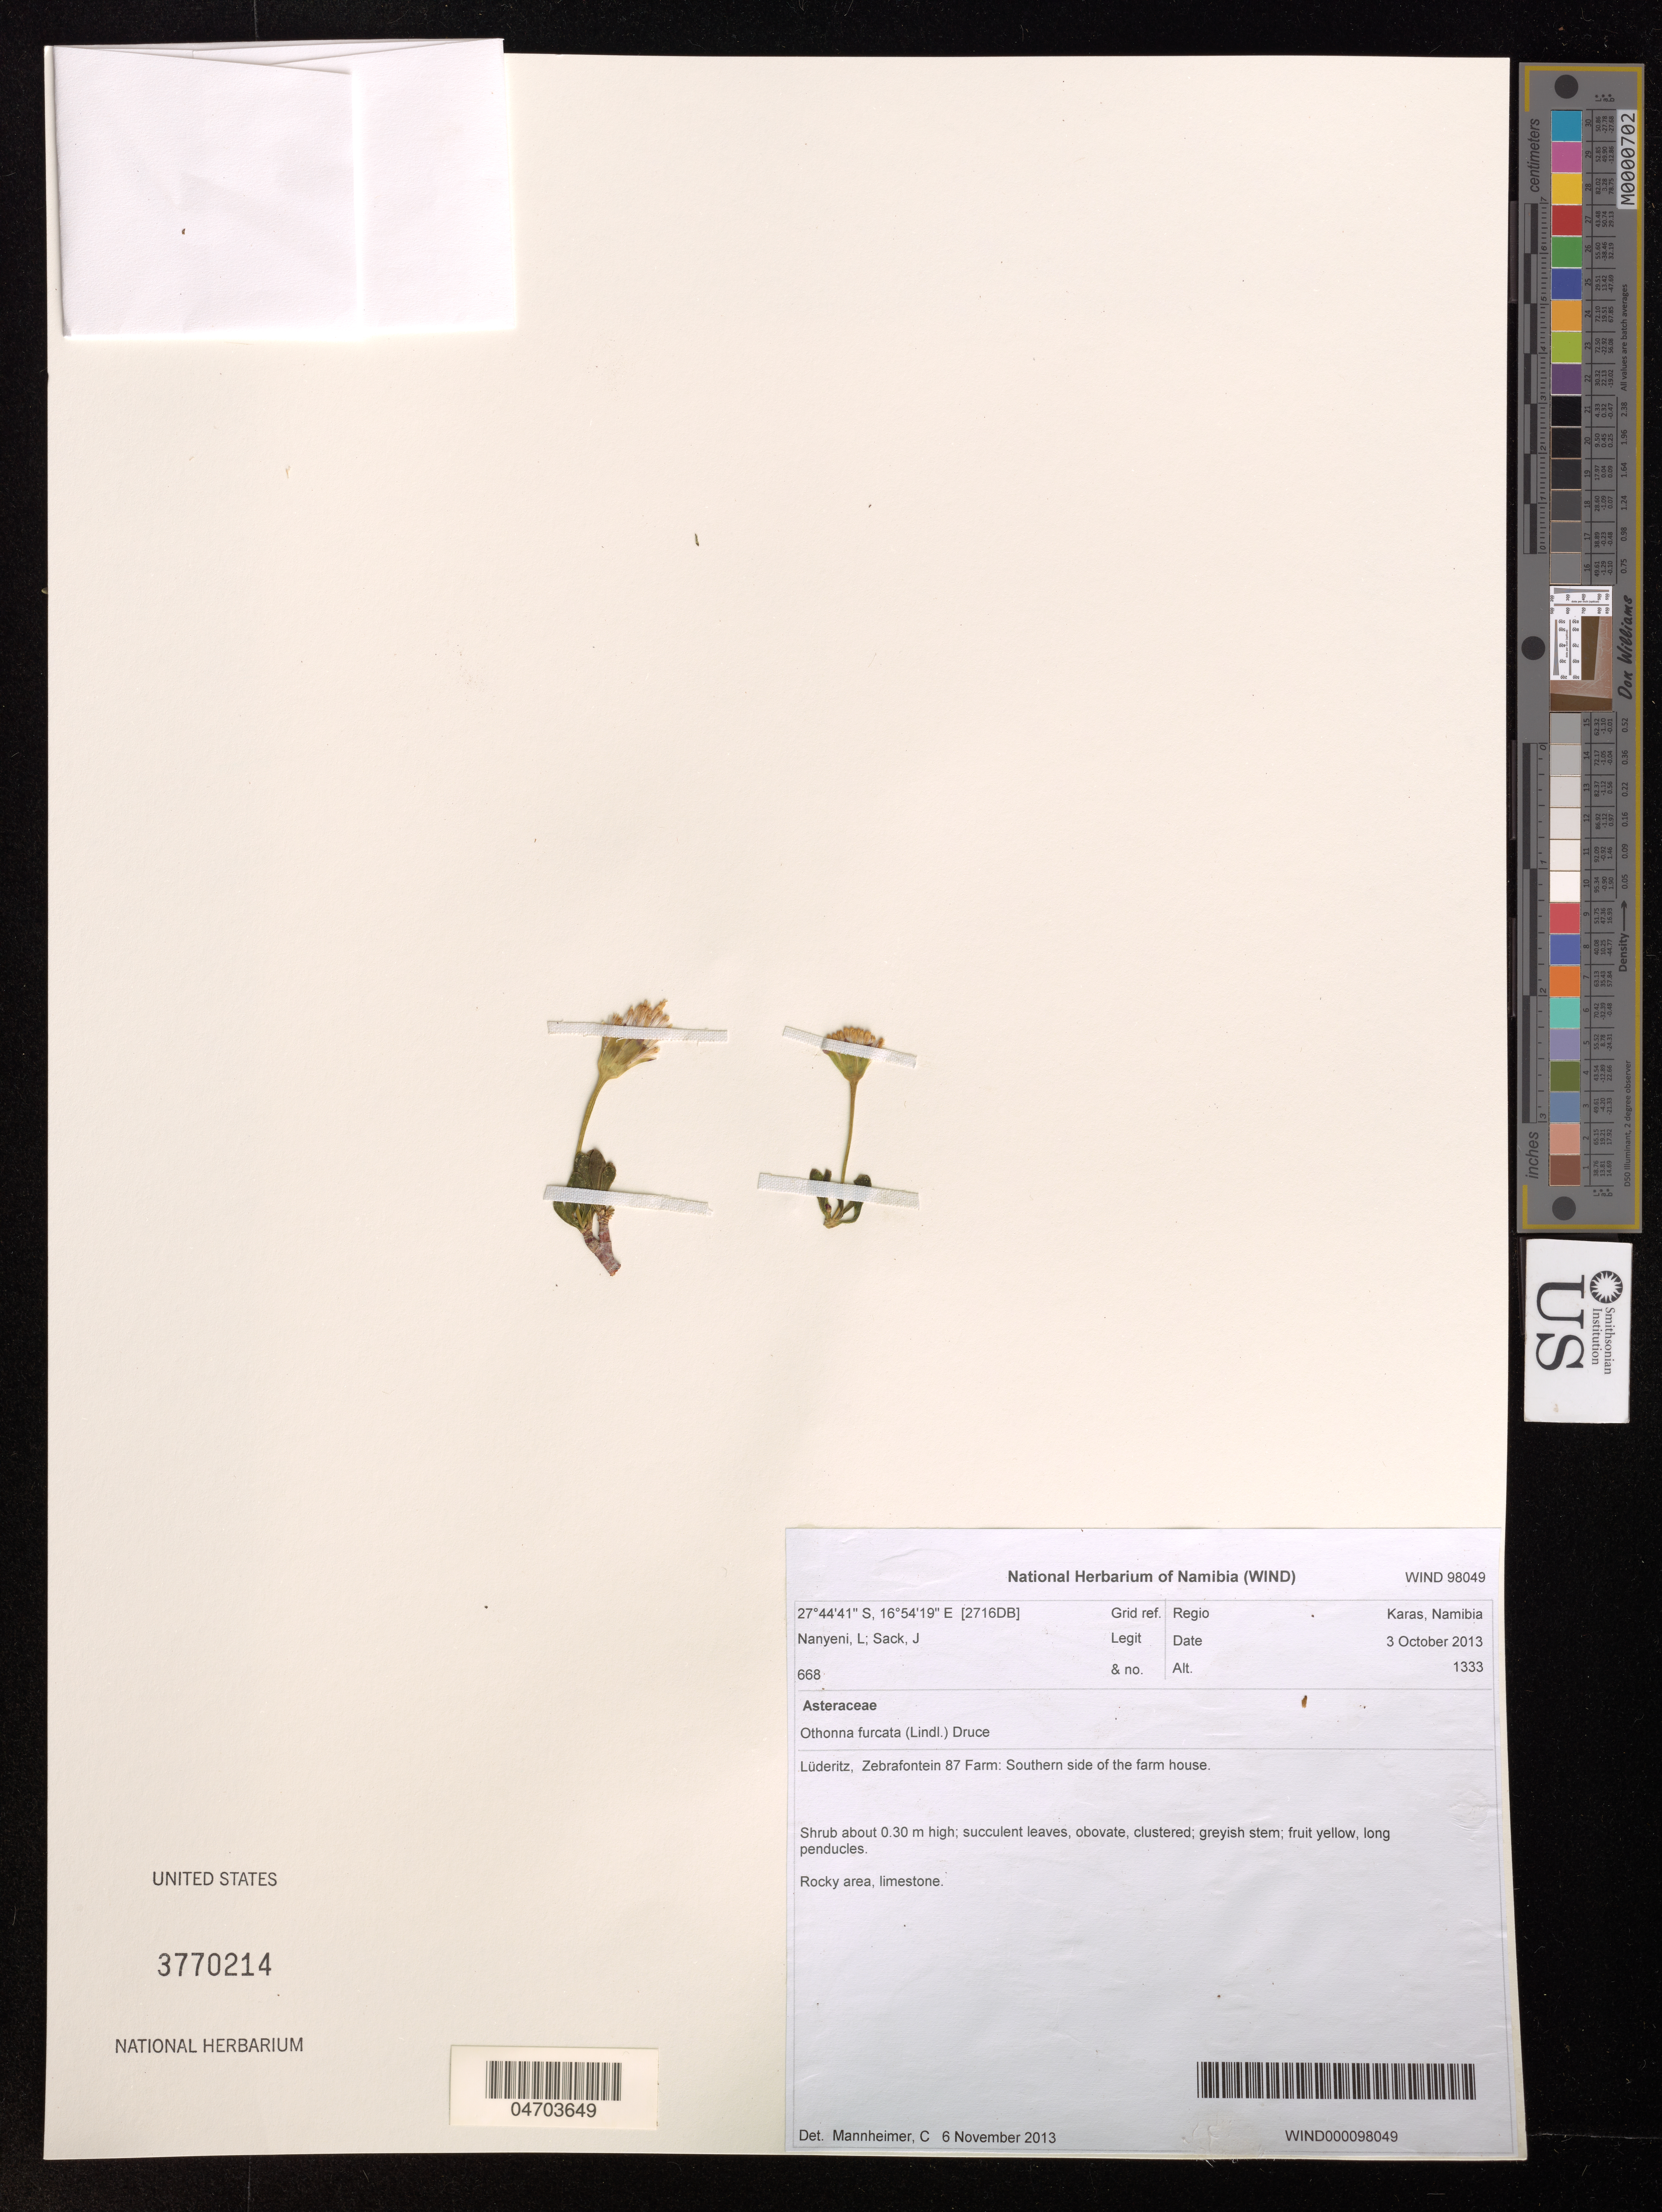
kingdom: Plantae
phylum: Tracheophyta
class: Magnoliopsida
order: Asterales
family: Asteraceae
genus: Othonna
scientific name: Othonna furcata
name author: (Lindl.) Druce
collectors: L. Nanyeni & J. Sack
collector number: WIND 98049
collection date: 2013-10-03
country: Namibia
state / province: Karas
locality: Lüderitz, Zebrafontein 87 Farm.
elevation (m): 1333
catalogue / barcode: US 3770214